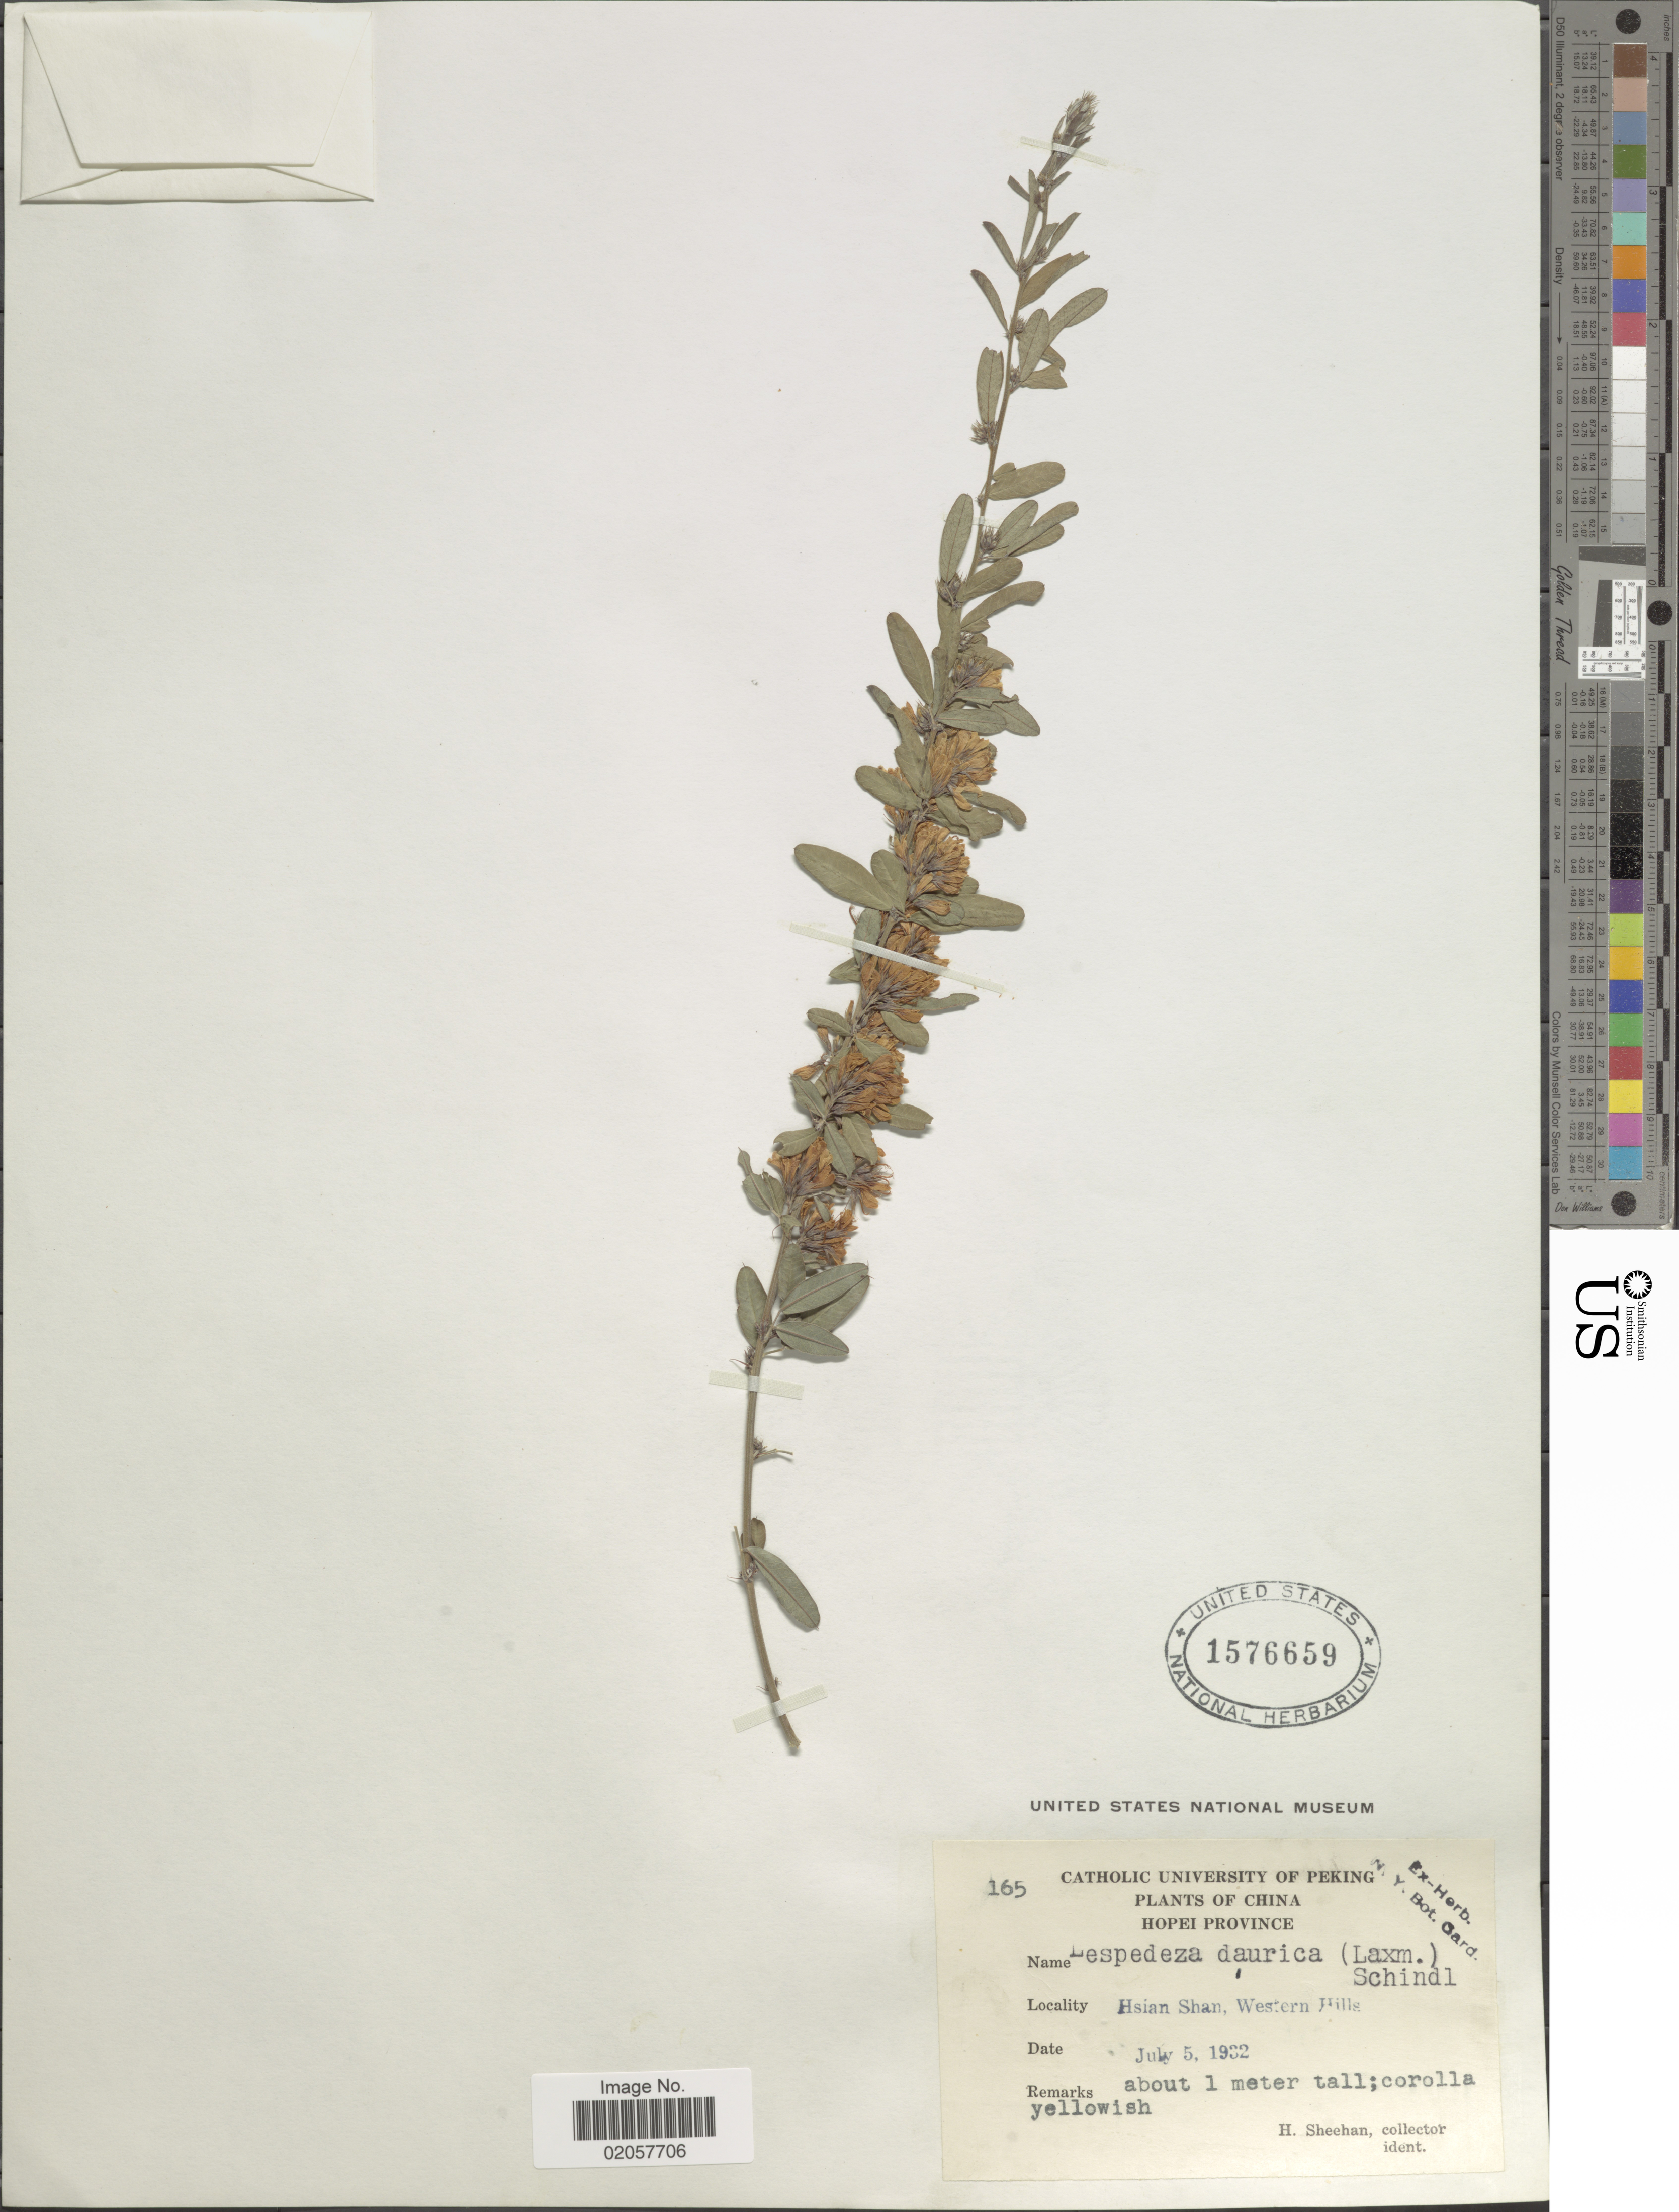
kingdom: Plantae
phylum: Tracheophyta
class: Magnoliopsida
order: Fabales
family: Fabaceae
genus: Lespedeza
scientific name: Lespedeza davurica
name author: (Laxm.) Schindl.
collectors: H. Sheehan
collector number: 165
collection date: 1932-07-05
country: China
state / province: Hebei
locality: Hopei Province, Hsian Shan, Western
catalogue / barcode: US 1576659